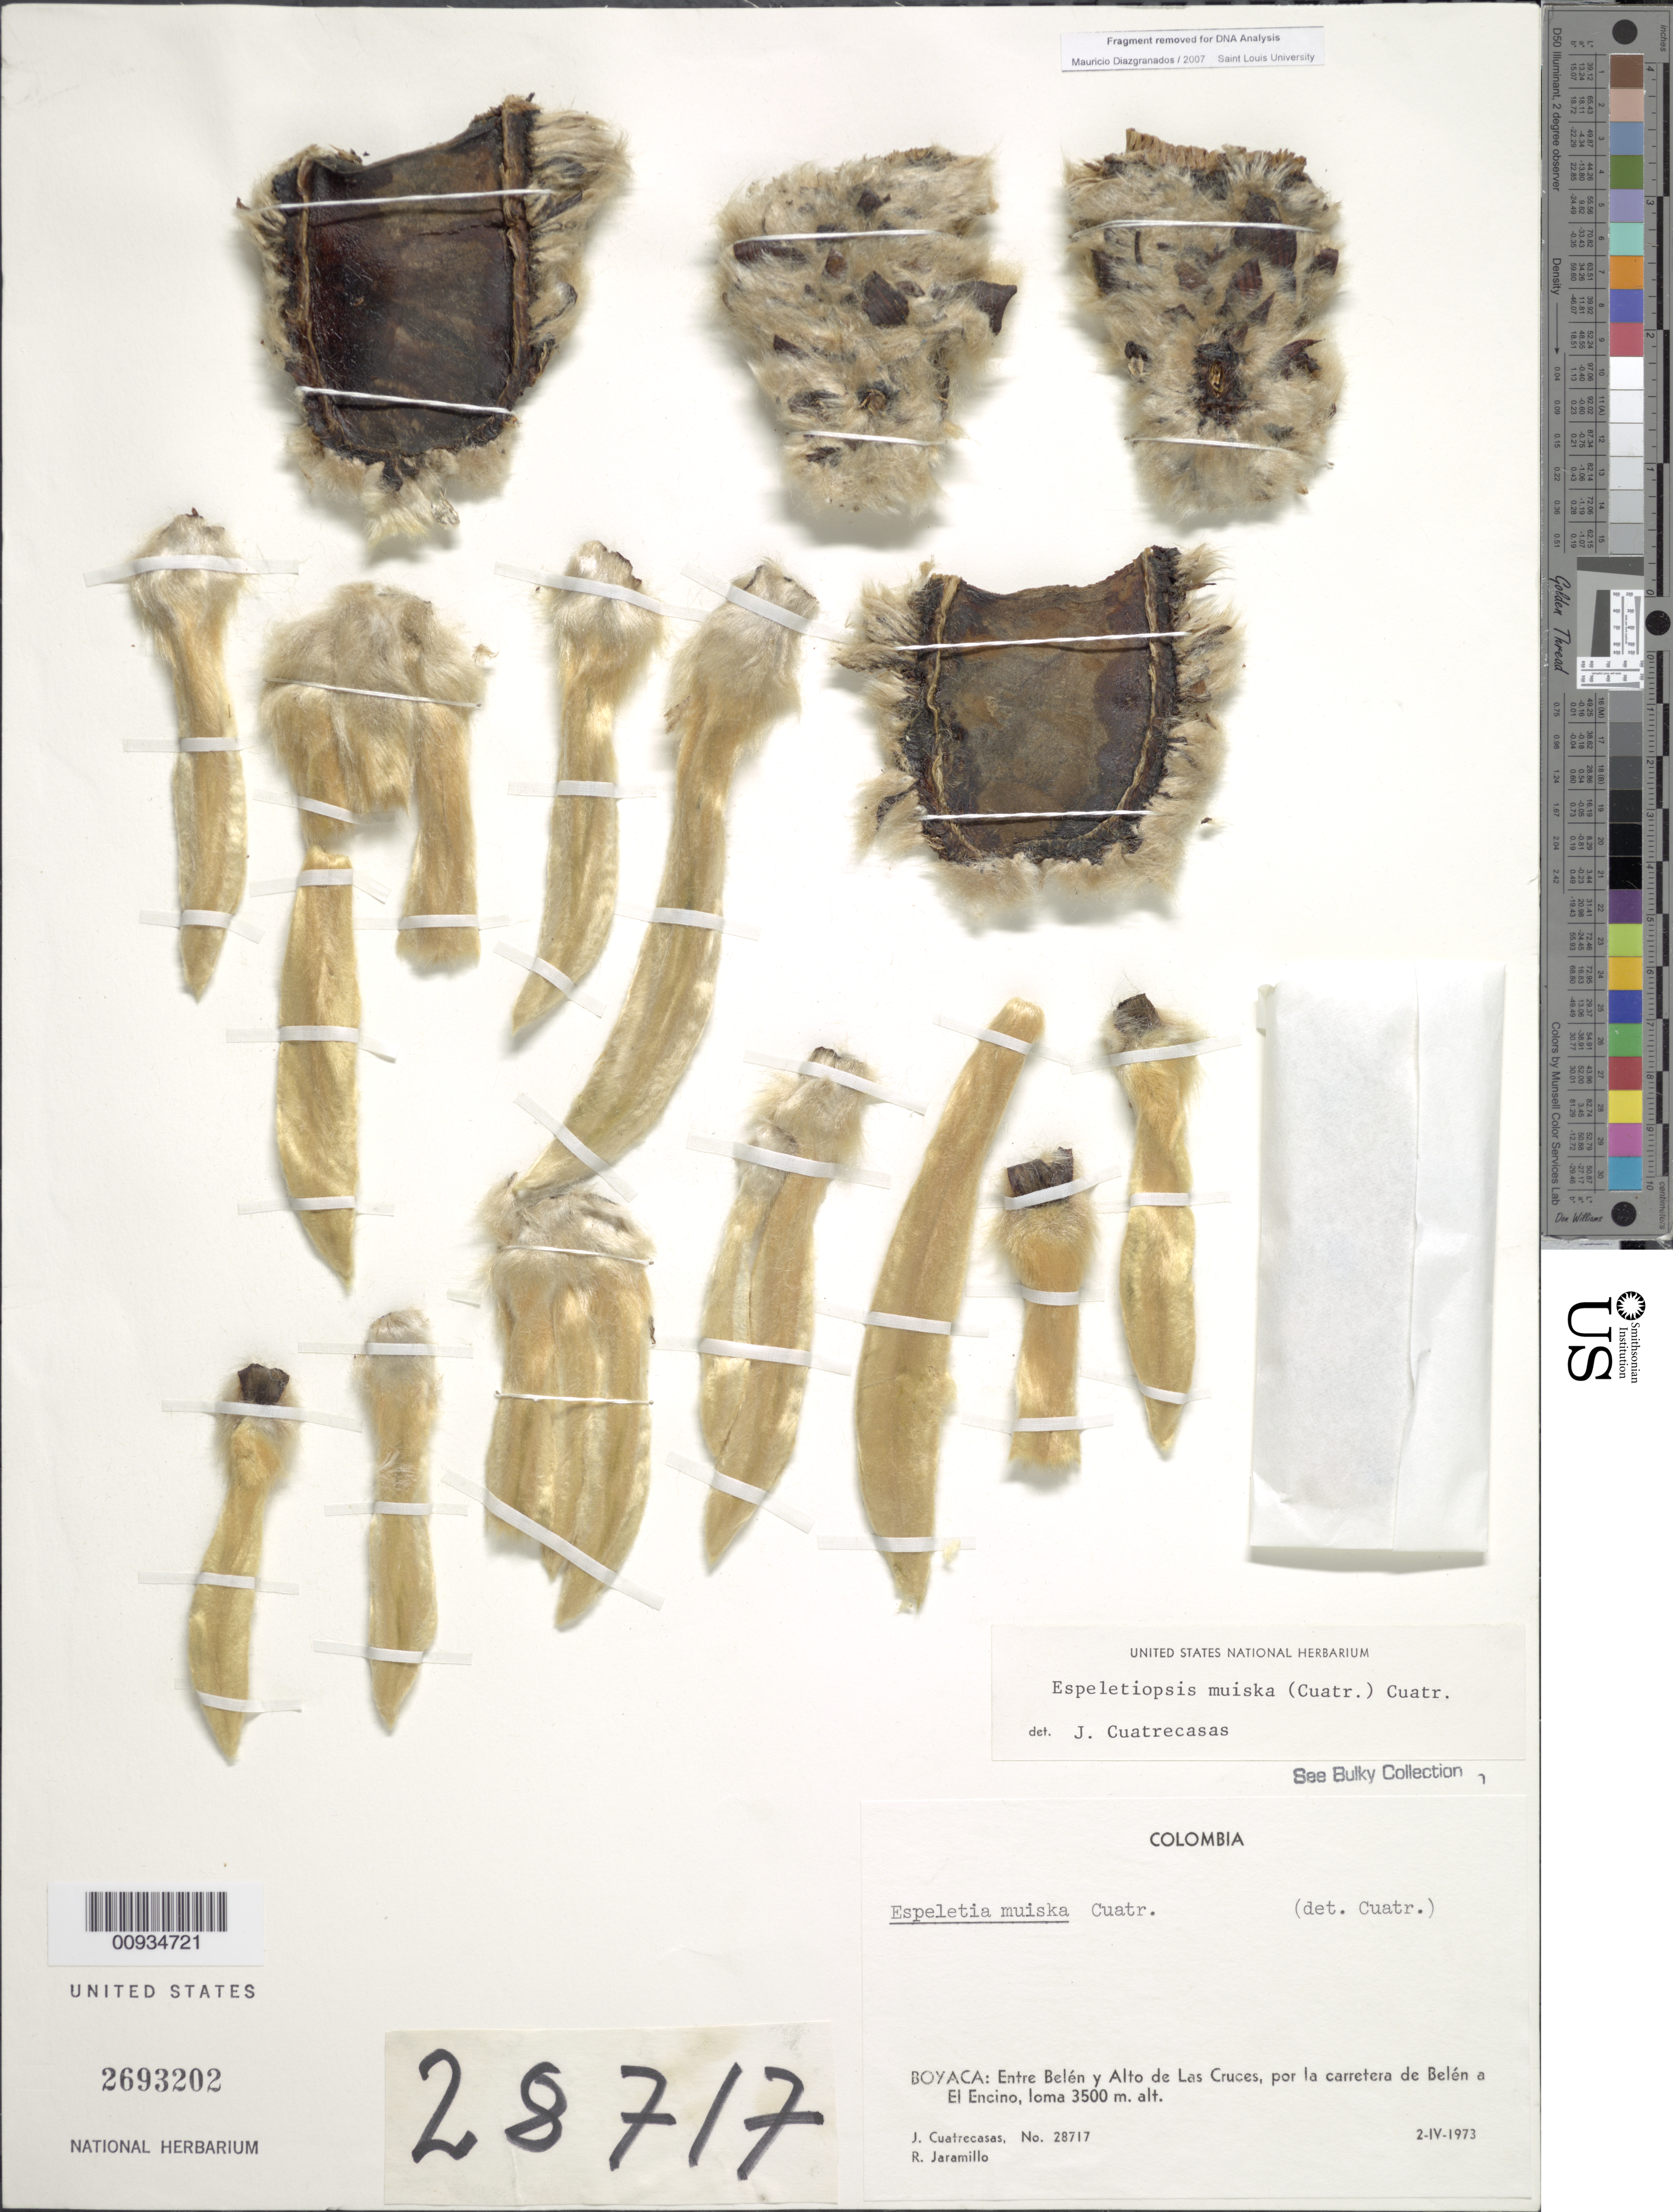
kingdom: Plantae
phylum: Tracheophyta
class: Magnoliopsida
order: Asterales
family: Asteraceae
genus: Espeletiopsis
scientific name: Espeletiopsis muiska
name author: (Cuatrec.) Cuatrec.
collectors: J. Cuatrecasas & R. Jaramillo M.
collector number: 28717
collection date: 1973-04-02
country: Colombia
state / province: Boyacá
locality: Boyacá: Entre Belen y Alto de Las Cruces, por la carretera de Belen a El Encino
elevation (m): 3500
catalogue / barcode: US 2693202